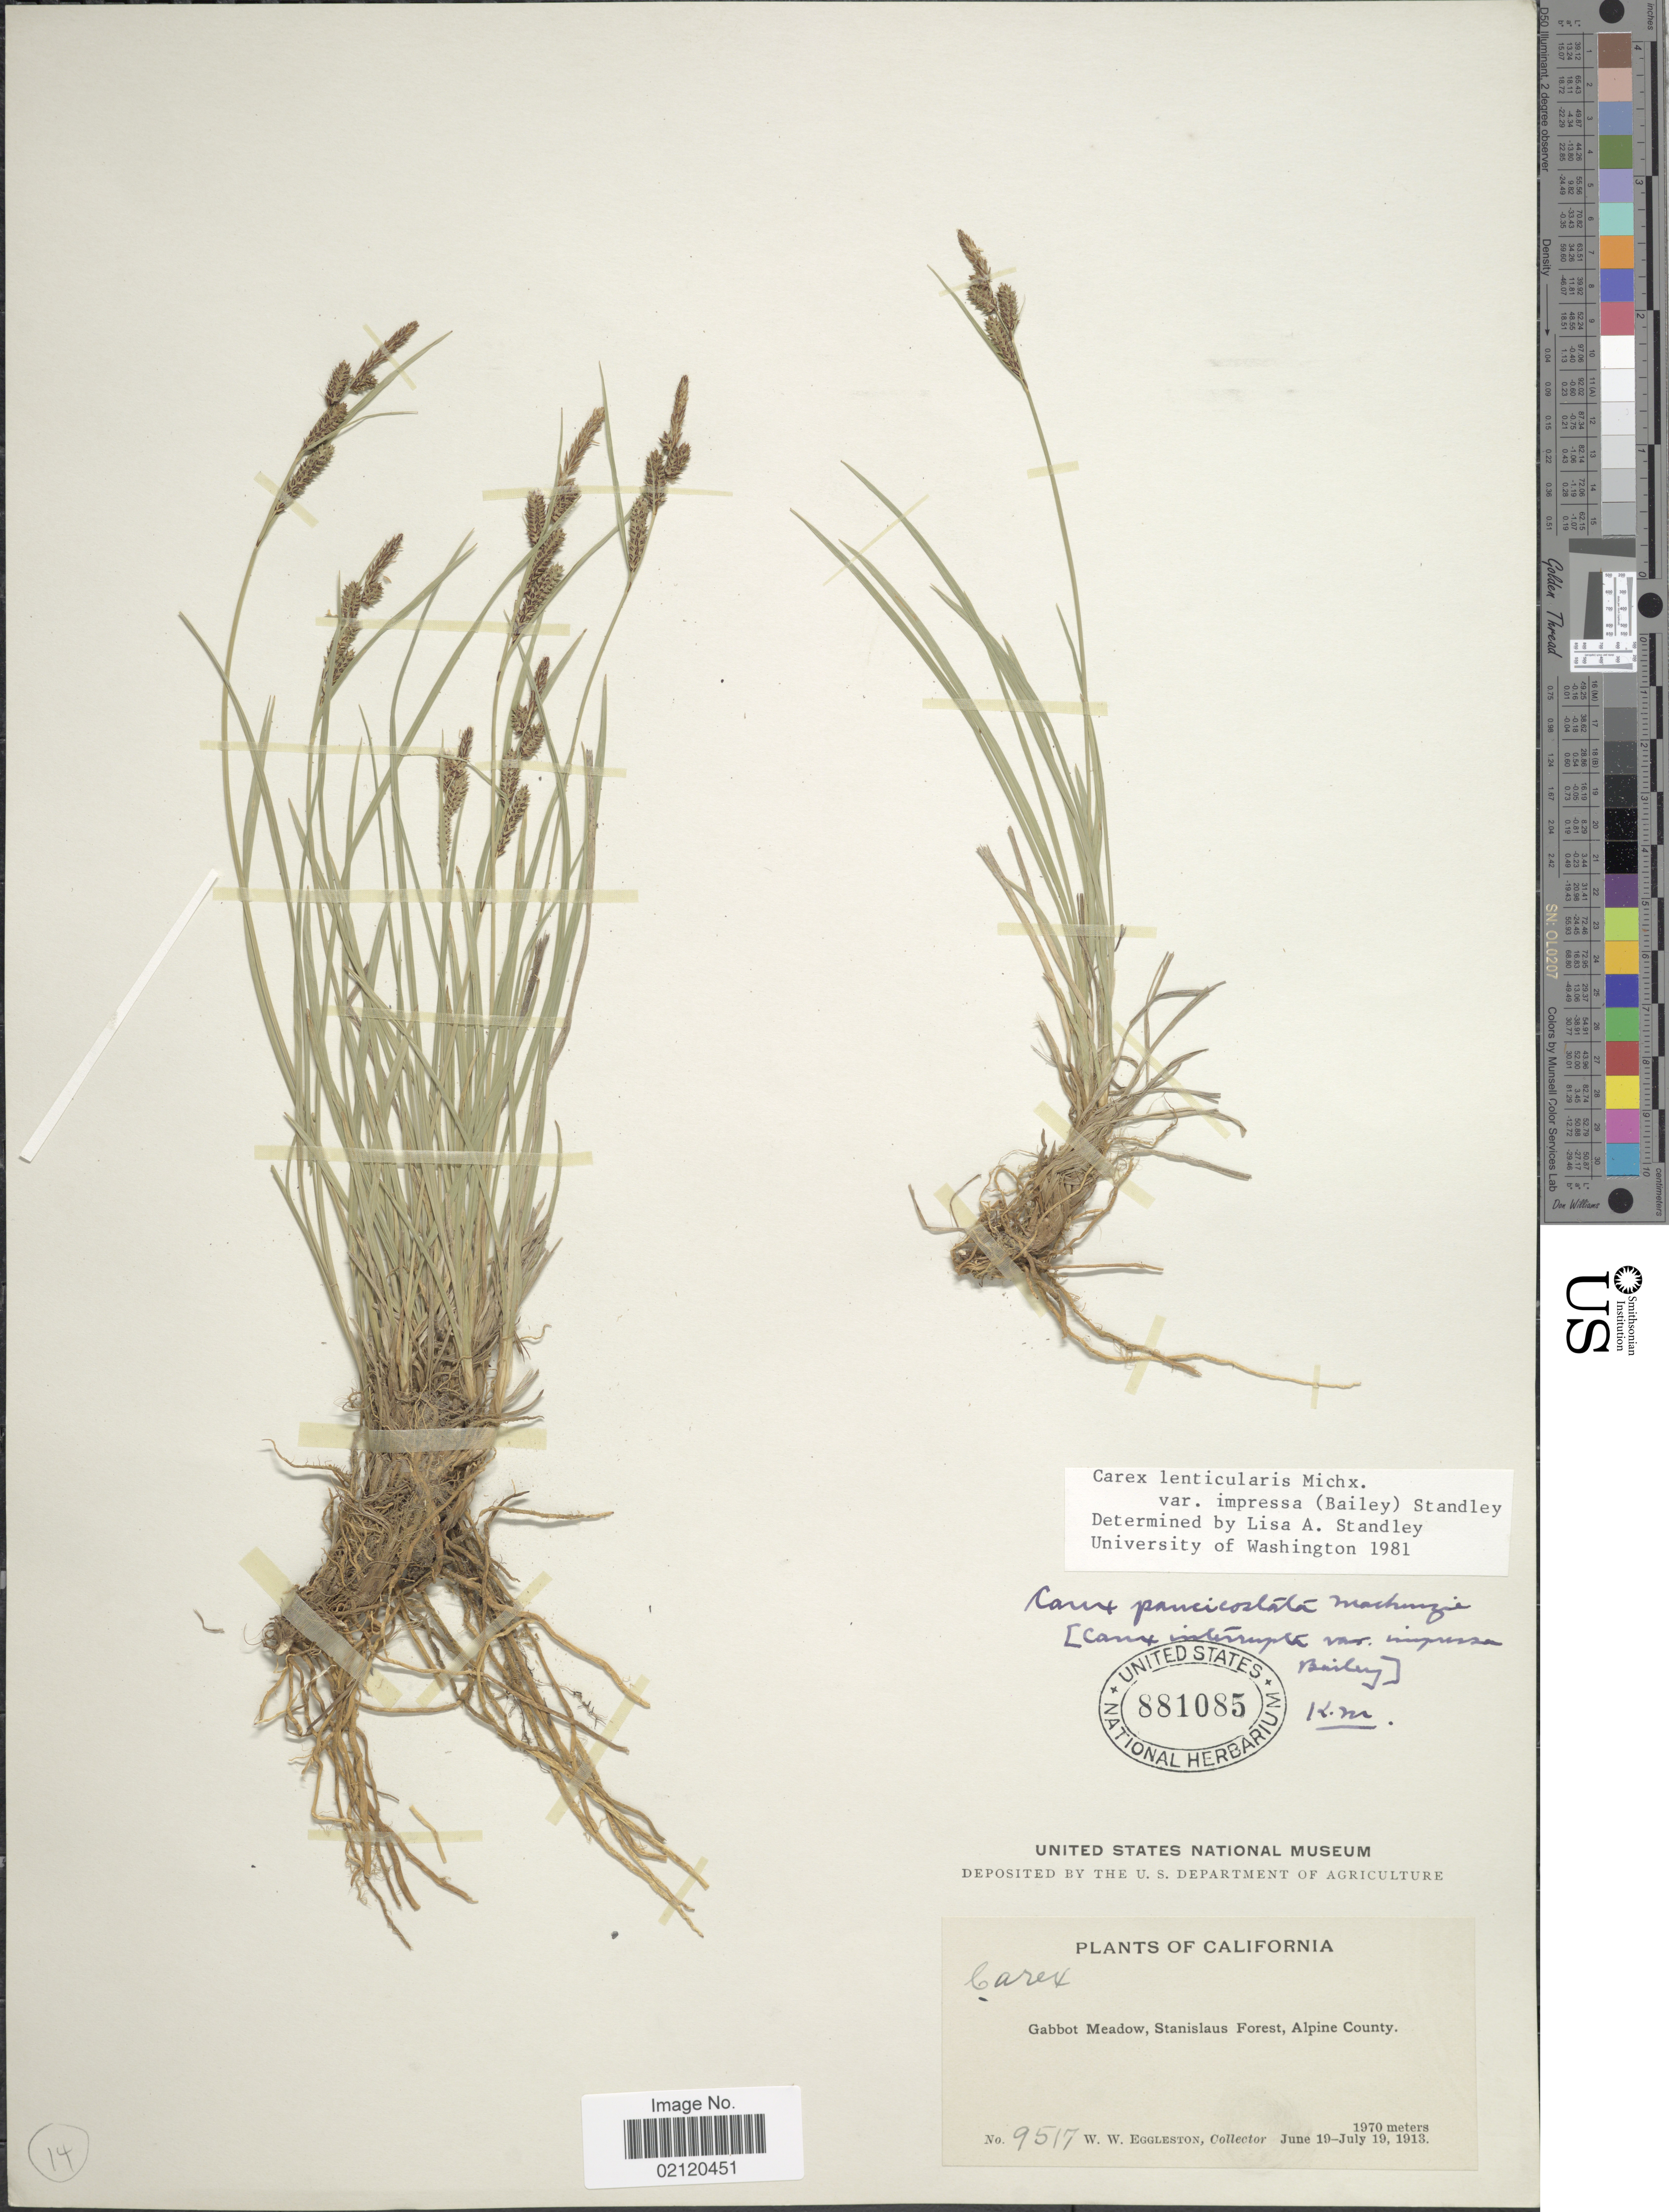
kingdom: Plantae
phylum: Tracheophyta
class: Liliopsida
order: Poales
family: Cyperaceae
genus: Carex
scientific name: Carex kelloggii var. impressa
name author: (L.H. Bailey) B.L. Wilson & Otting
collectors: W. W. Eggleston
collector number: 9517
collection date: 1913-06-19/1913-07-19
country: United States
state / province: California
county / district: Alpine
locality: Gabbot Meadows, Stanislaus Forest, Alpine County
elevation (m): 1970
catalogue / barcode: US 881085